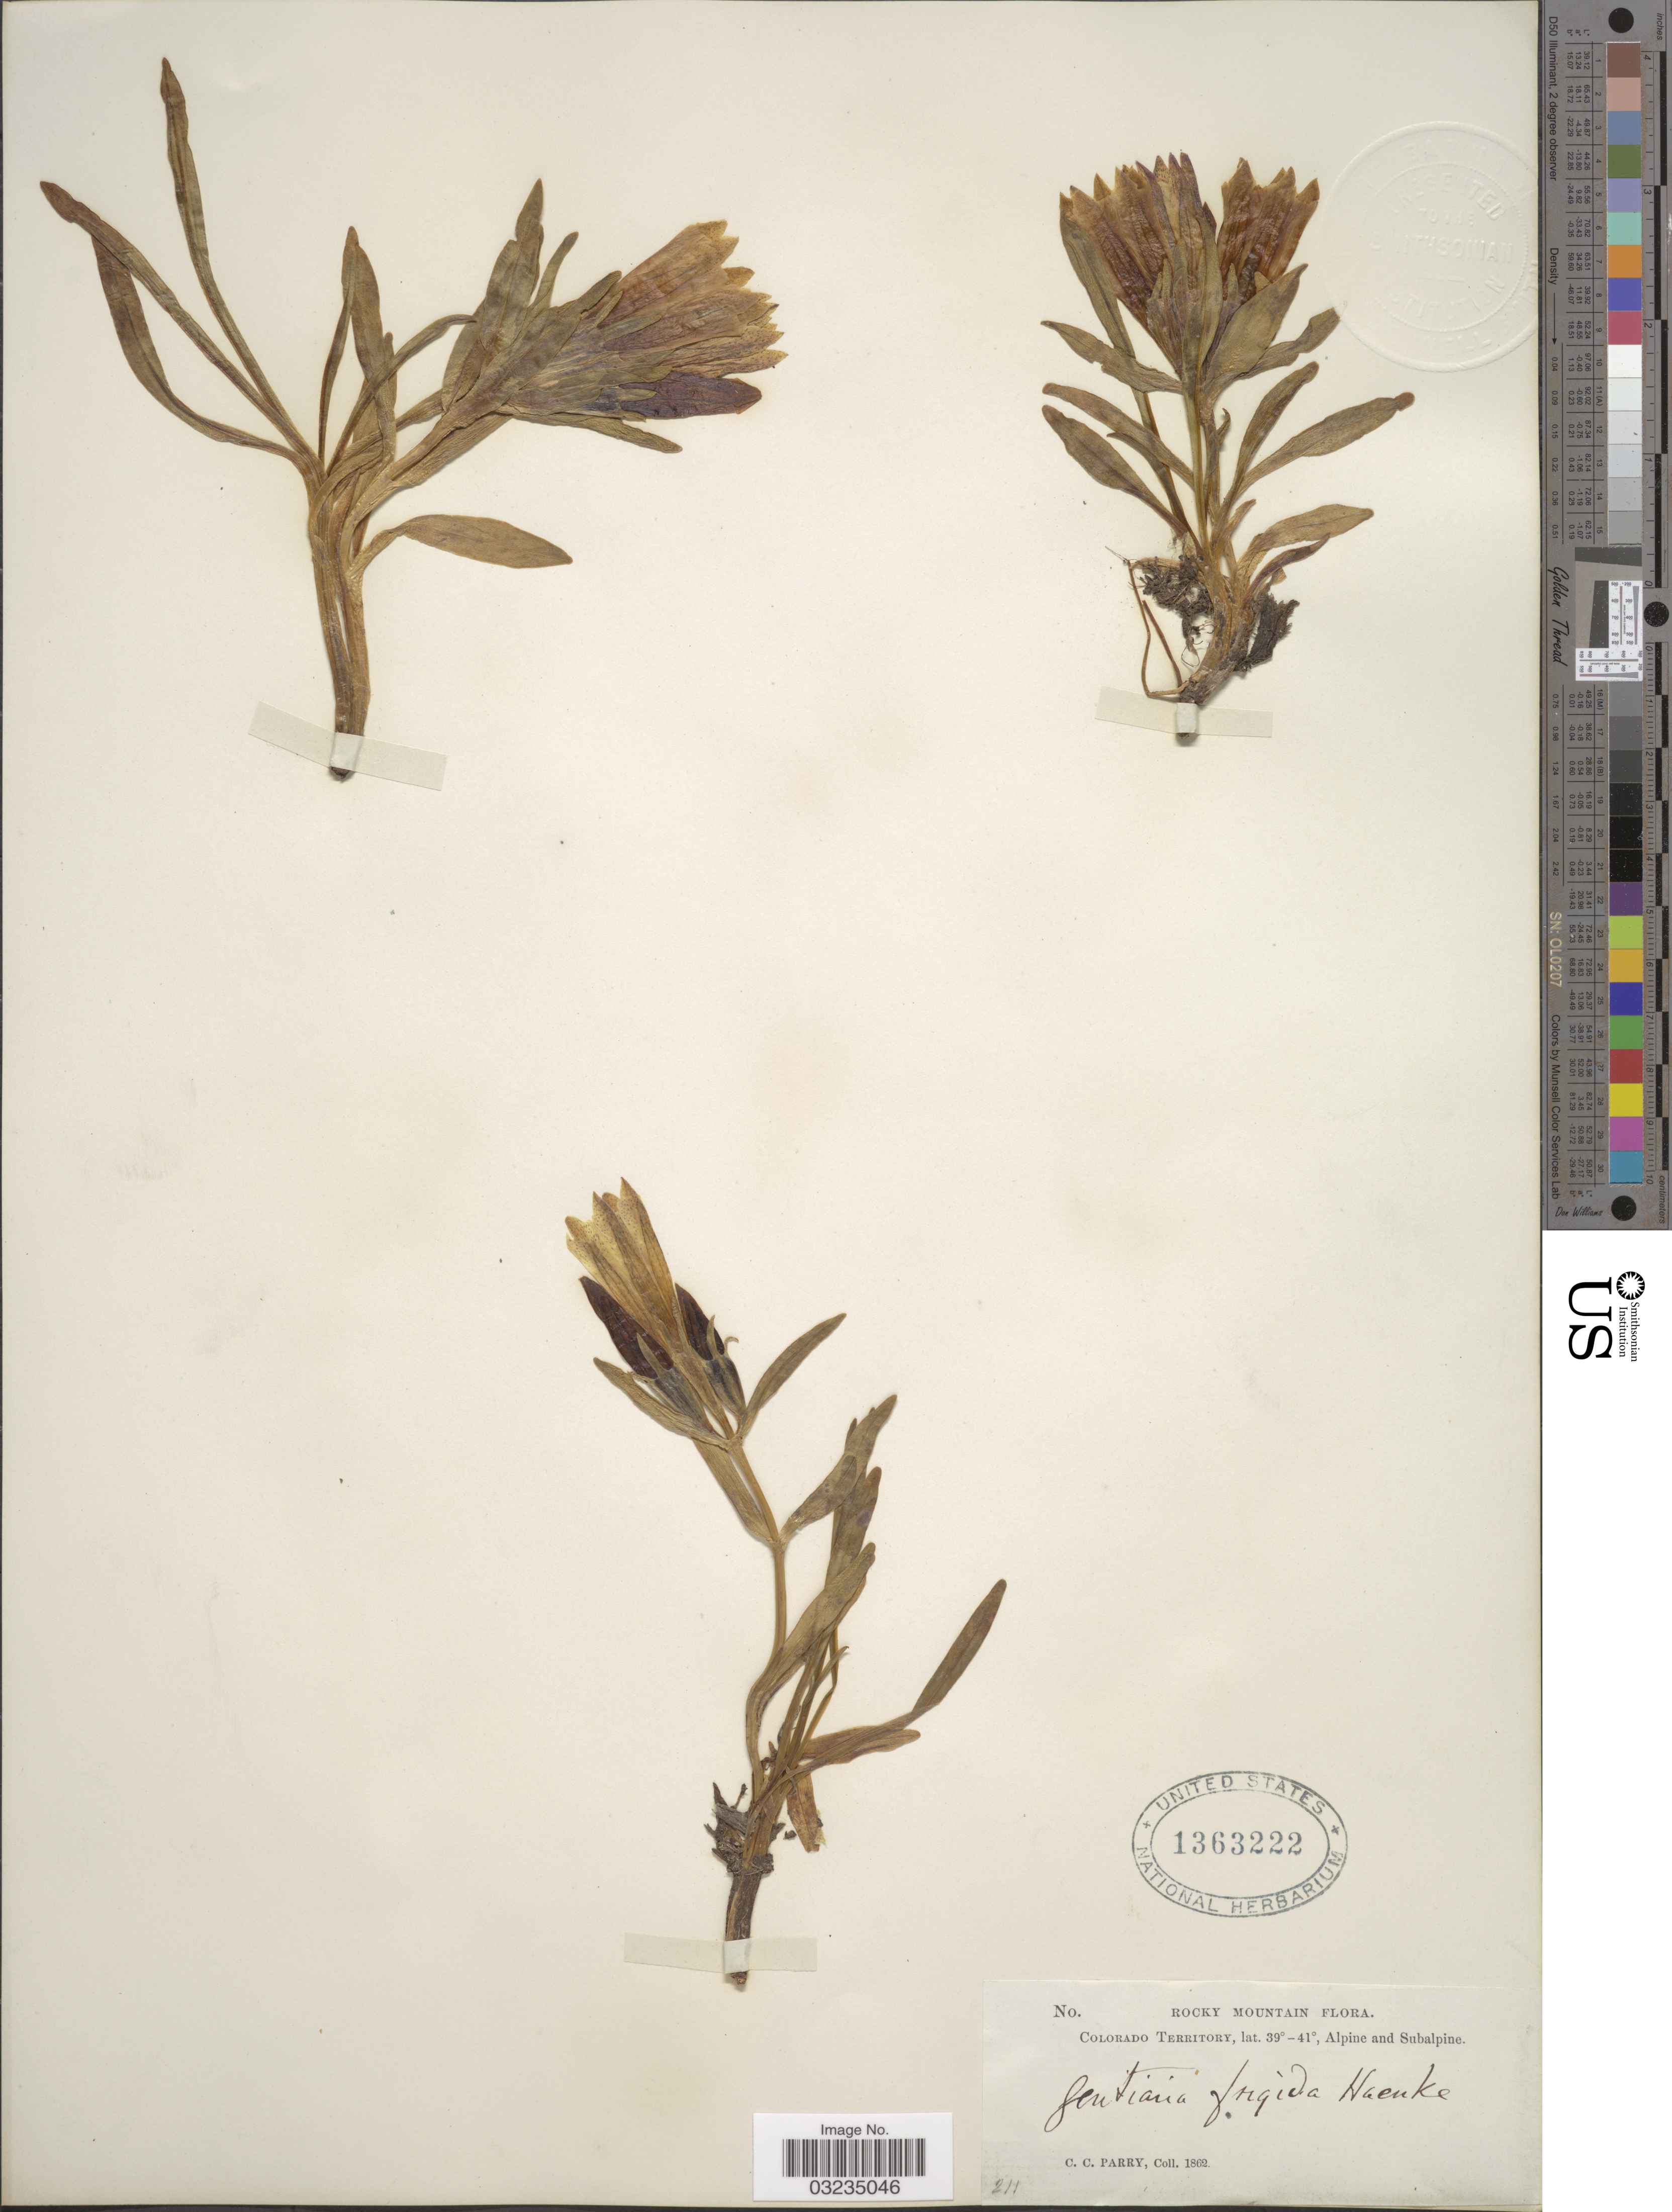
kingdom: Plantae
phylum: Tracheophyta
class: Magnoliopsida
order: Gentianales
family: Gentianaceae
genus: Gentiana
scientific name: Gentiana sp.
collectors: C. C. Parry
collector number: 211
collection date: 1862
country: United States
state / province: Colorado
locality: Rocky Mountain. Colorado Territory. Alpine and Subalpine.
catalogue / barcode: US 1363222